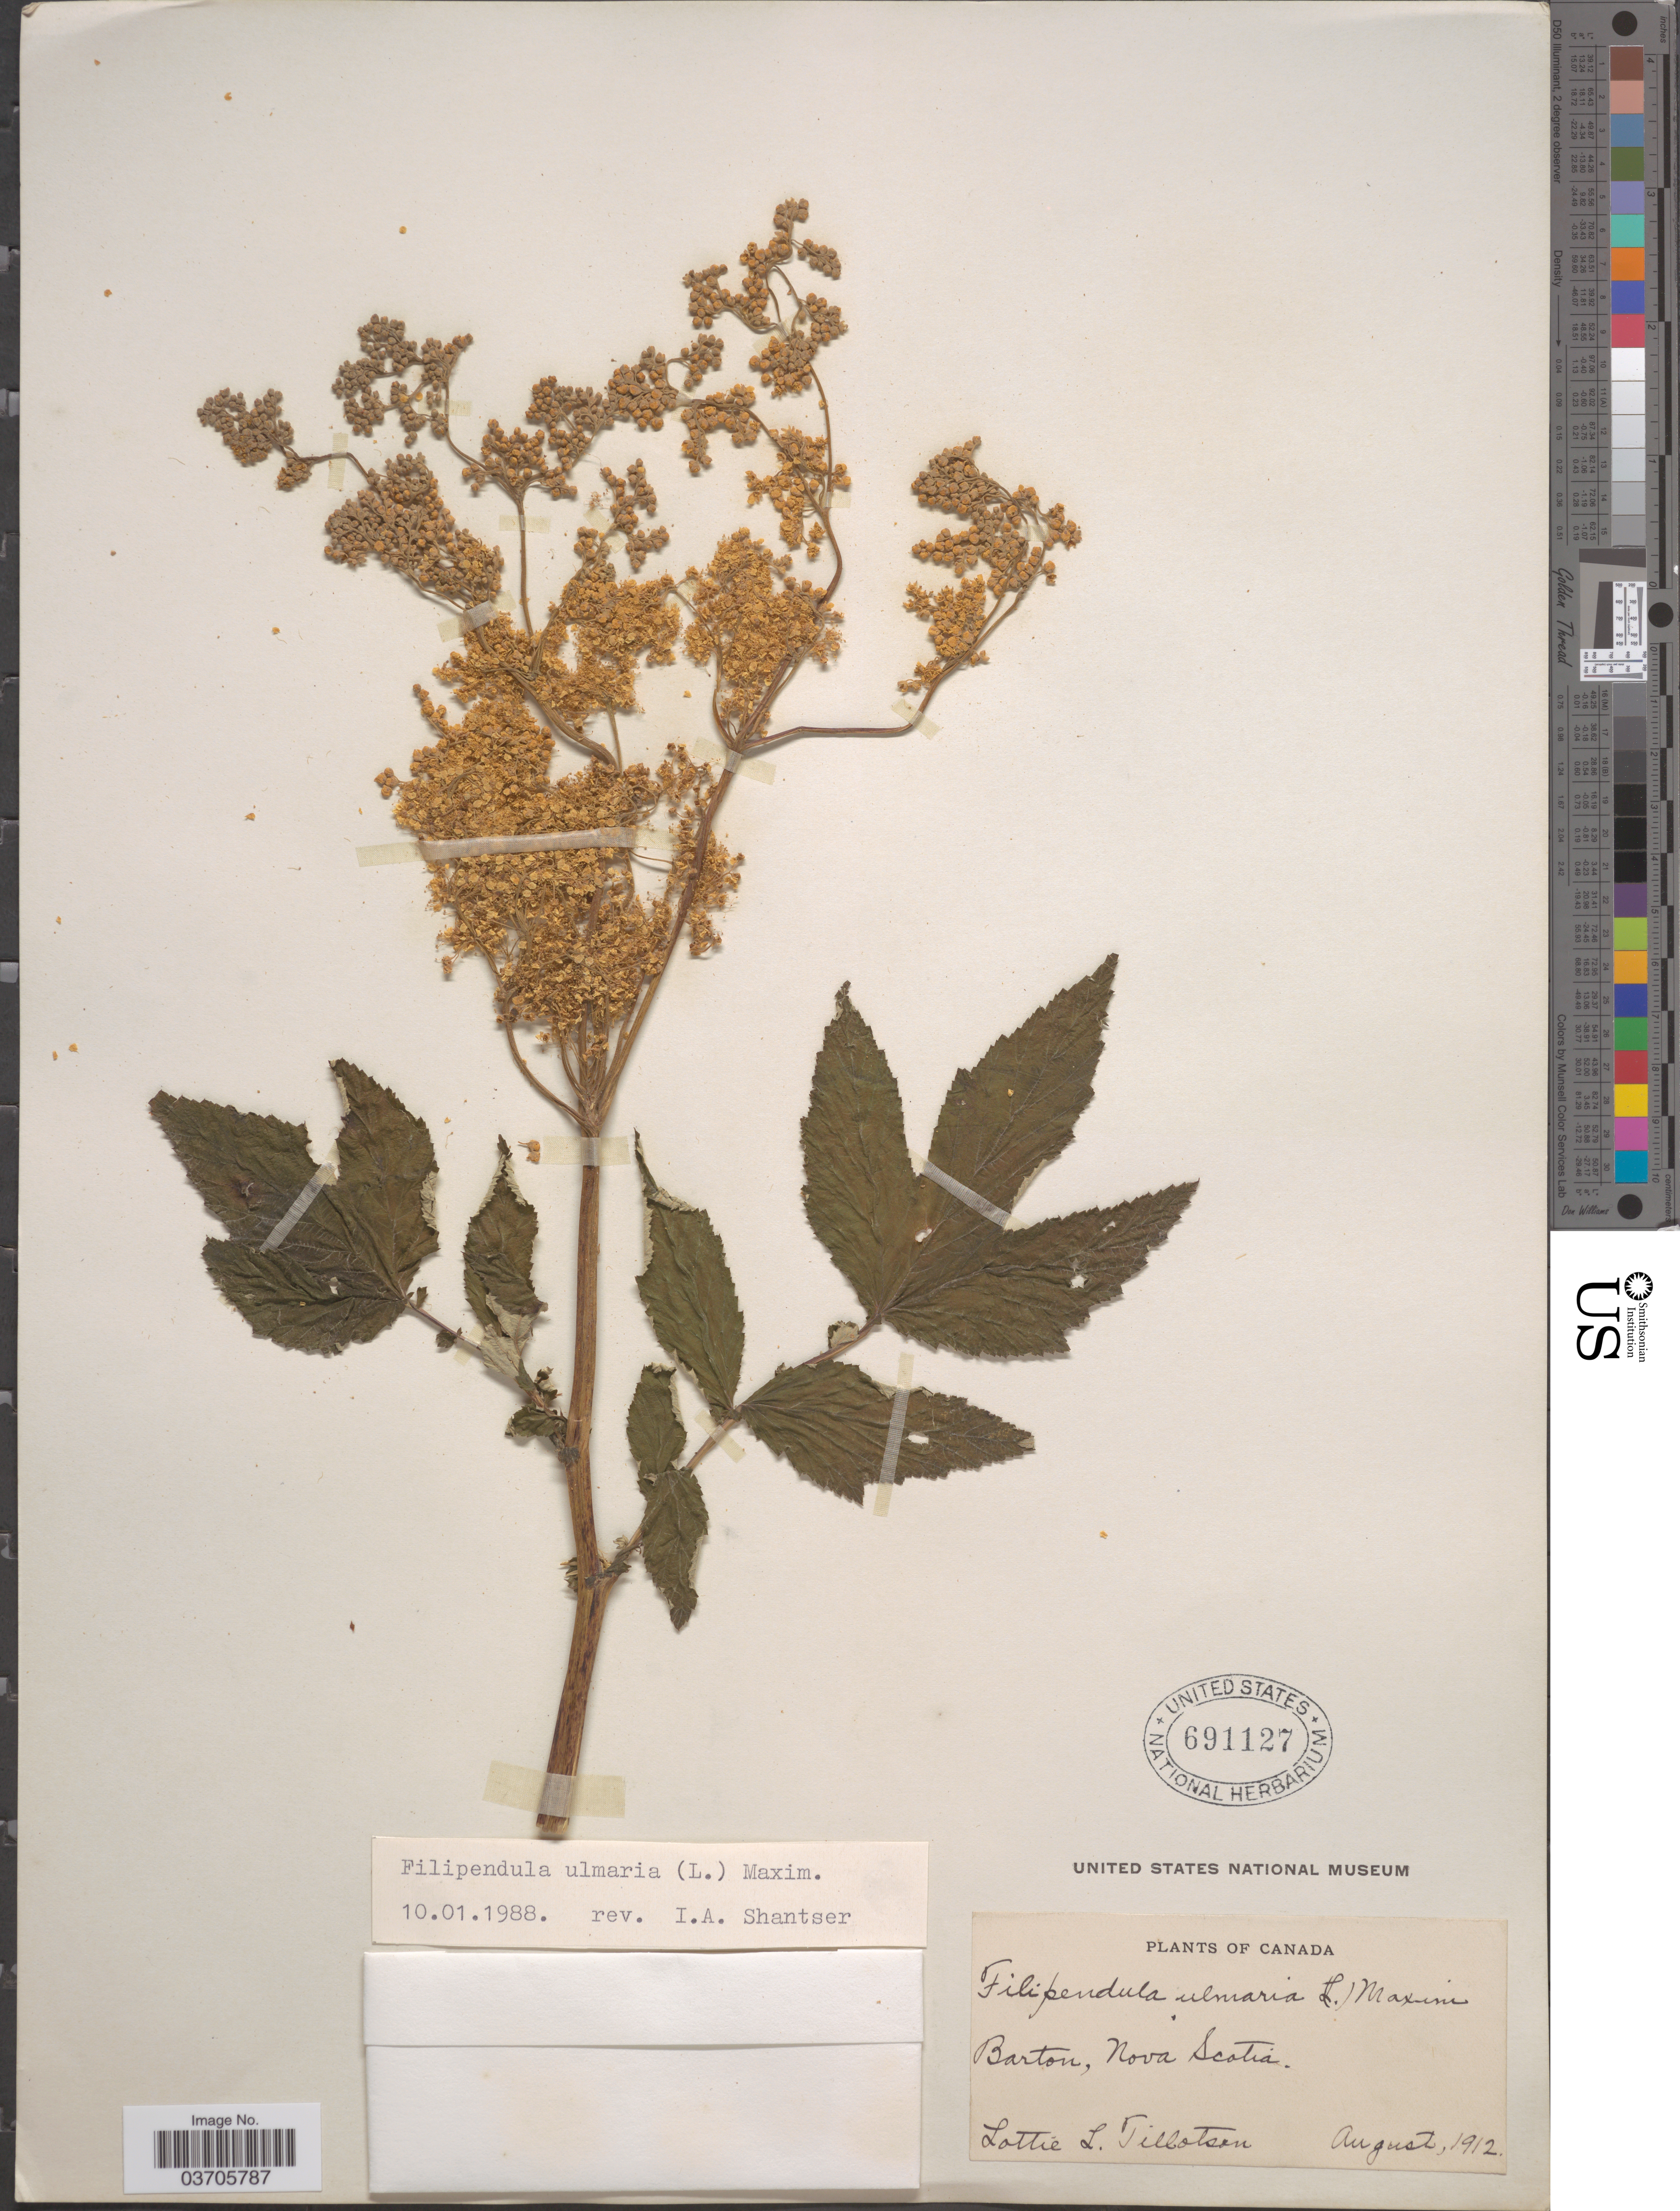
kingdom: Plantae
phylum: Tracheophyta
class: Magnoliopsida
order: Rosales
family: Rosaceae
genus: Filipendula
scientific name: Filipendula ulmaria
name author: (L.) Maxim.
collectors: L. Tillotson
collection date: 1912-08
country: Canada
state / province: Nova Scotia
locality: Barton.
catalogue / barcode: US 691127